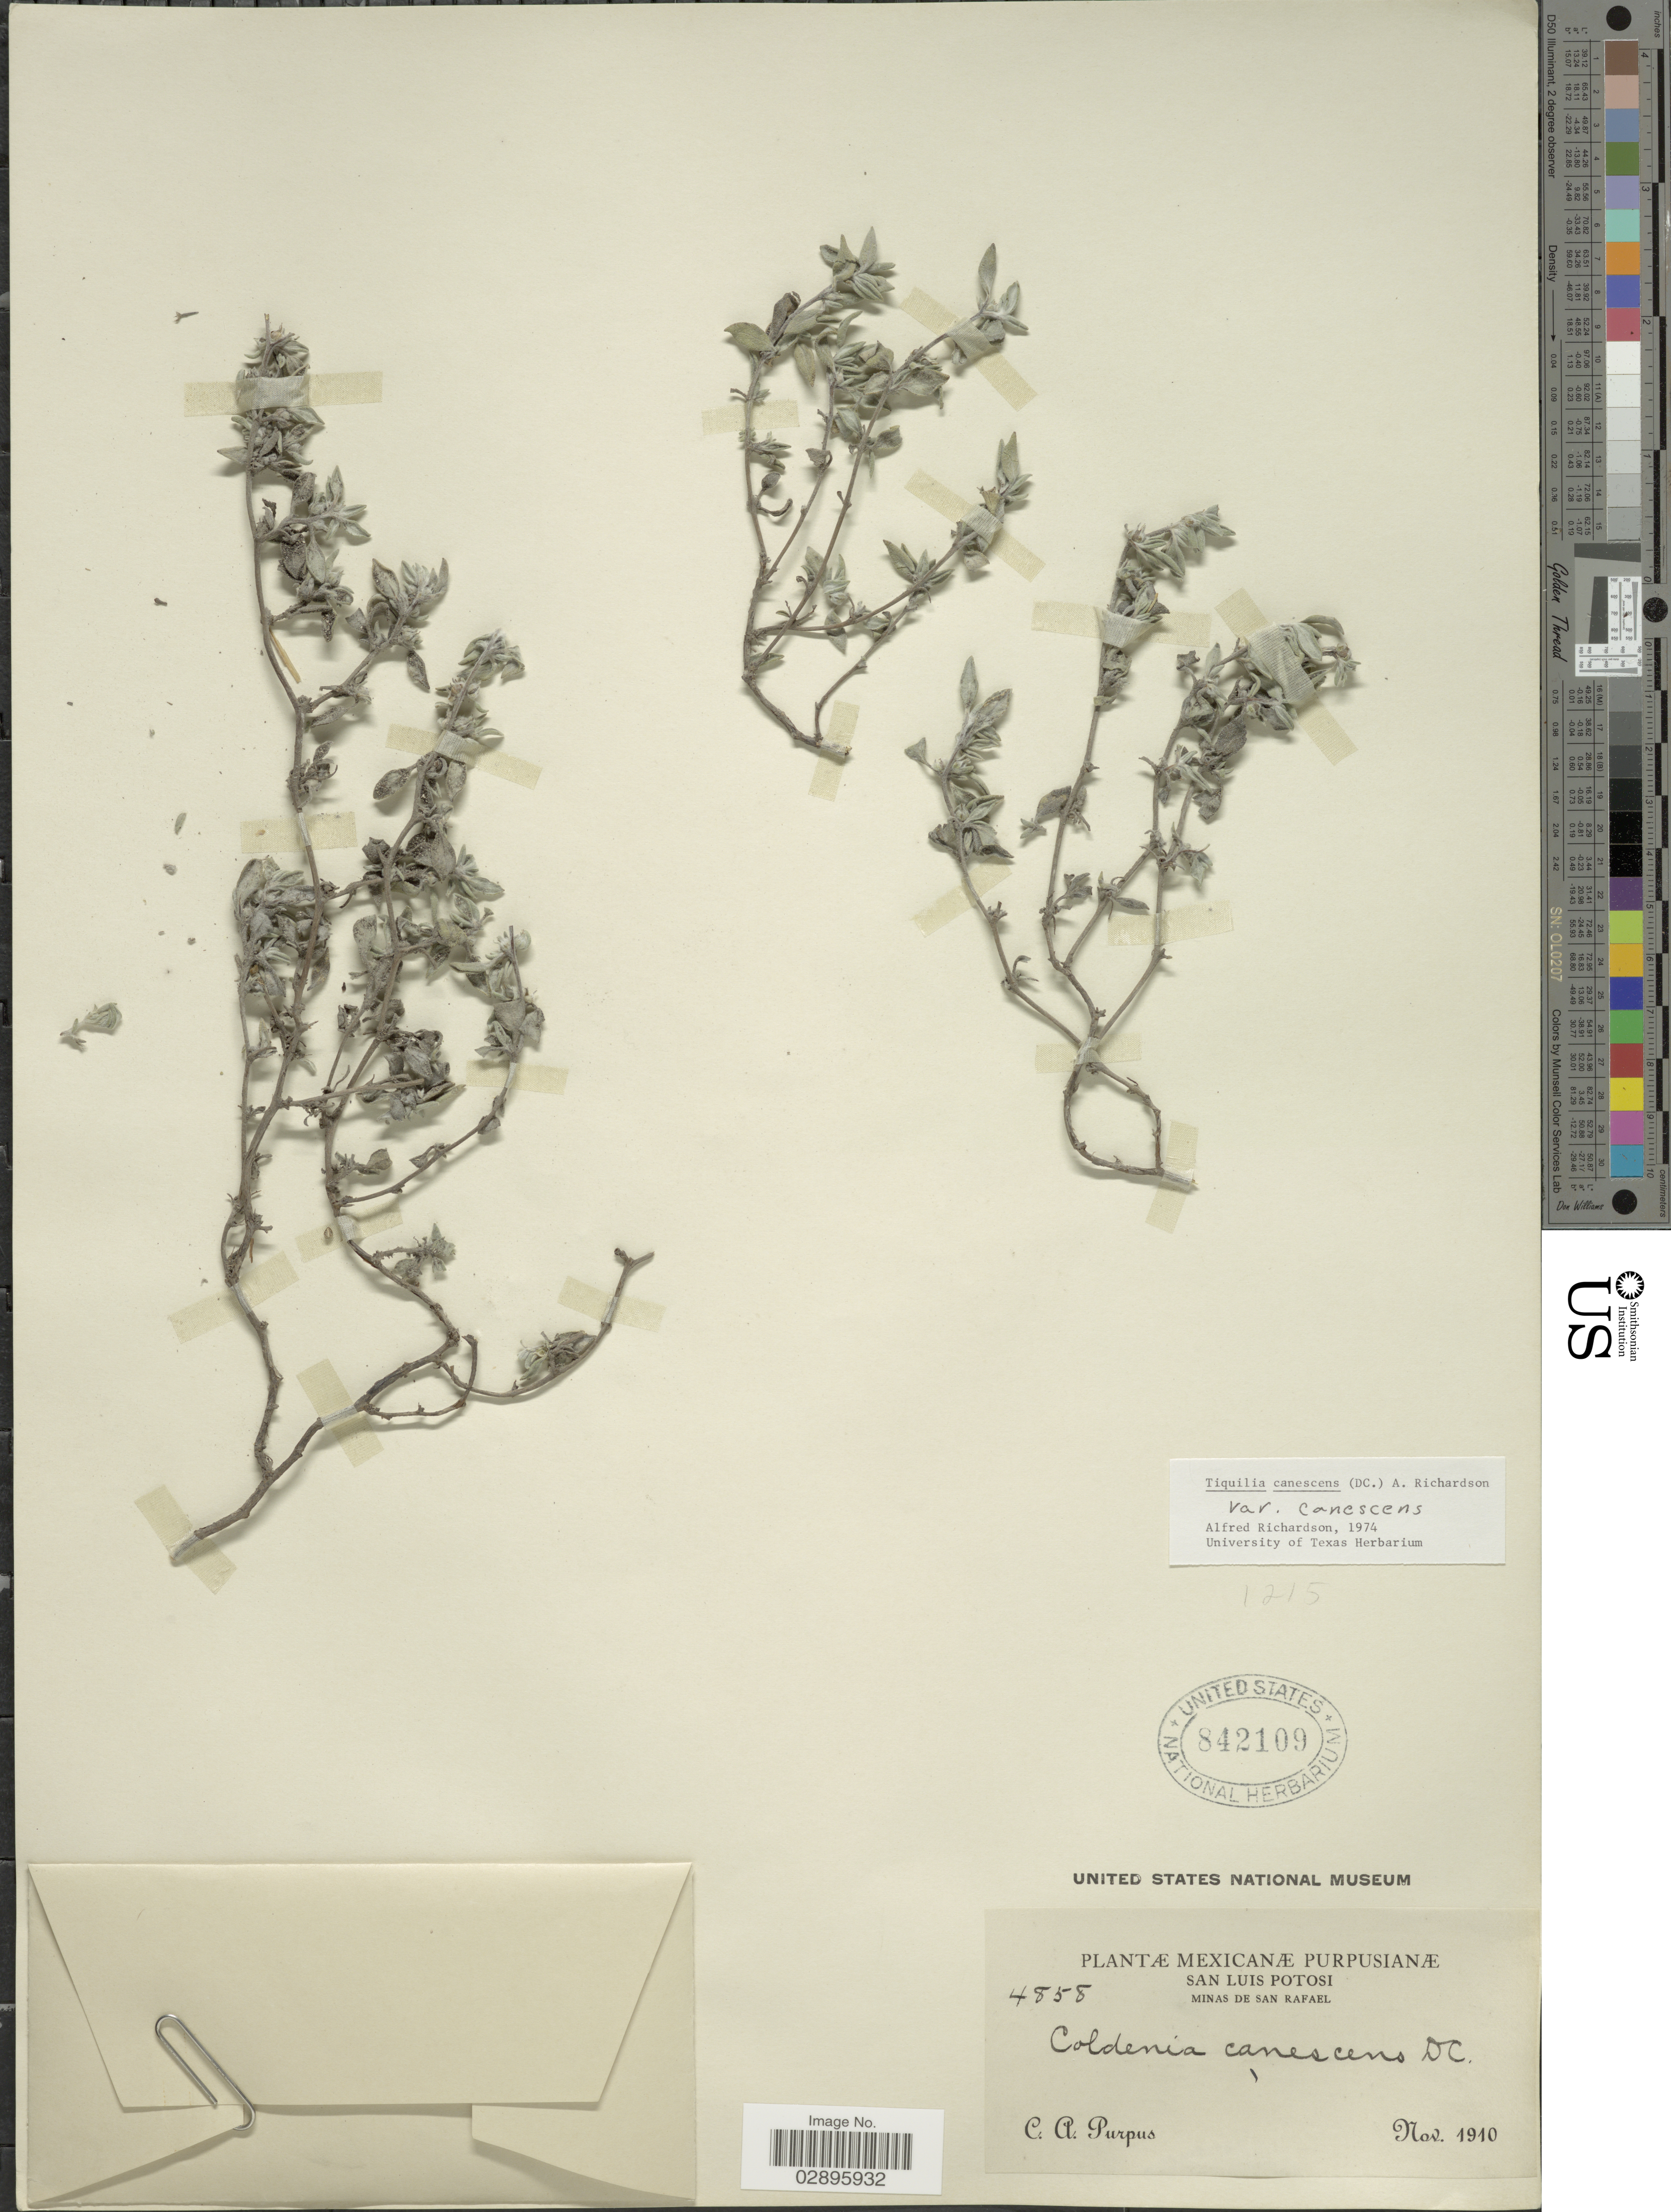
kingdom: Plantae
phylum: Tracheophyta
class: Magnoliopsida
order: Boraginales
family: Ehretiaceae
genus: Tiquilia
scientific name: Tiquilia canescens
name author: (A. DC.) A.T. Richardson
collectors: C. A. Purpus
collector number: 4858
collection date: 1910-11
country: Mexico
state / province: San Luis Potosí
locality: Minas de San Rafael.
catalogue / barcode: US 842109